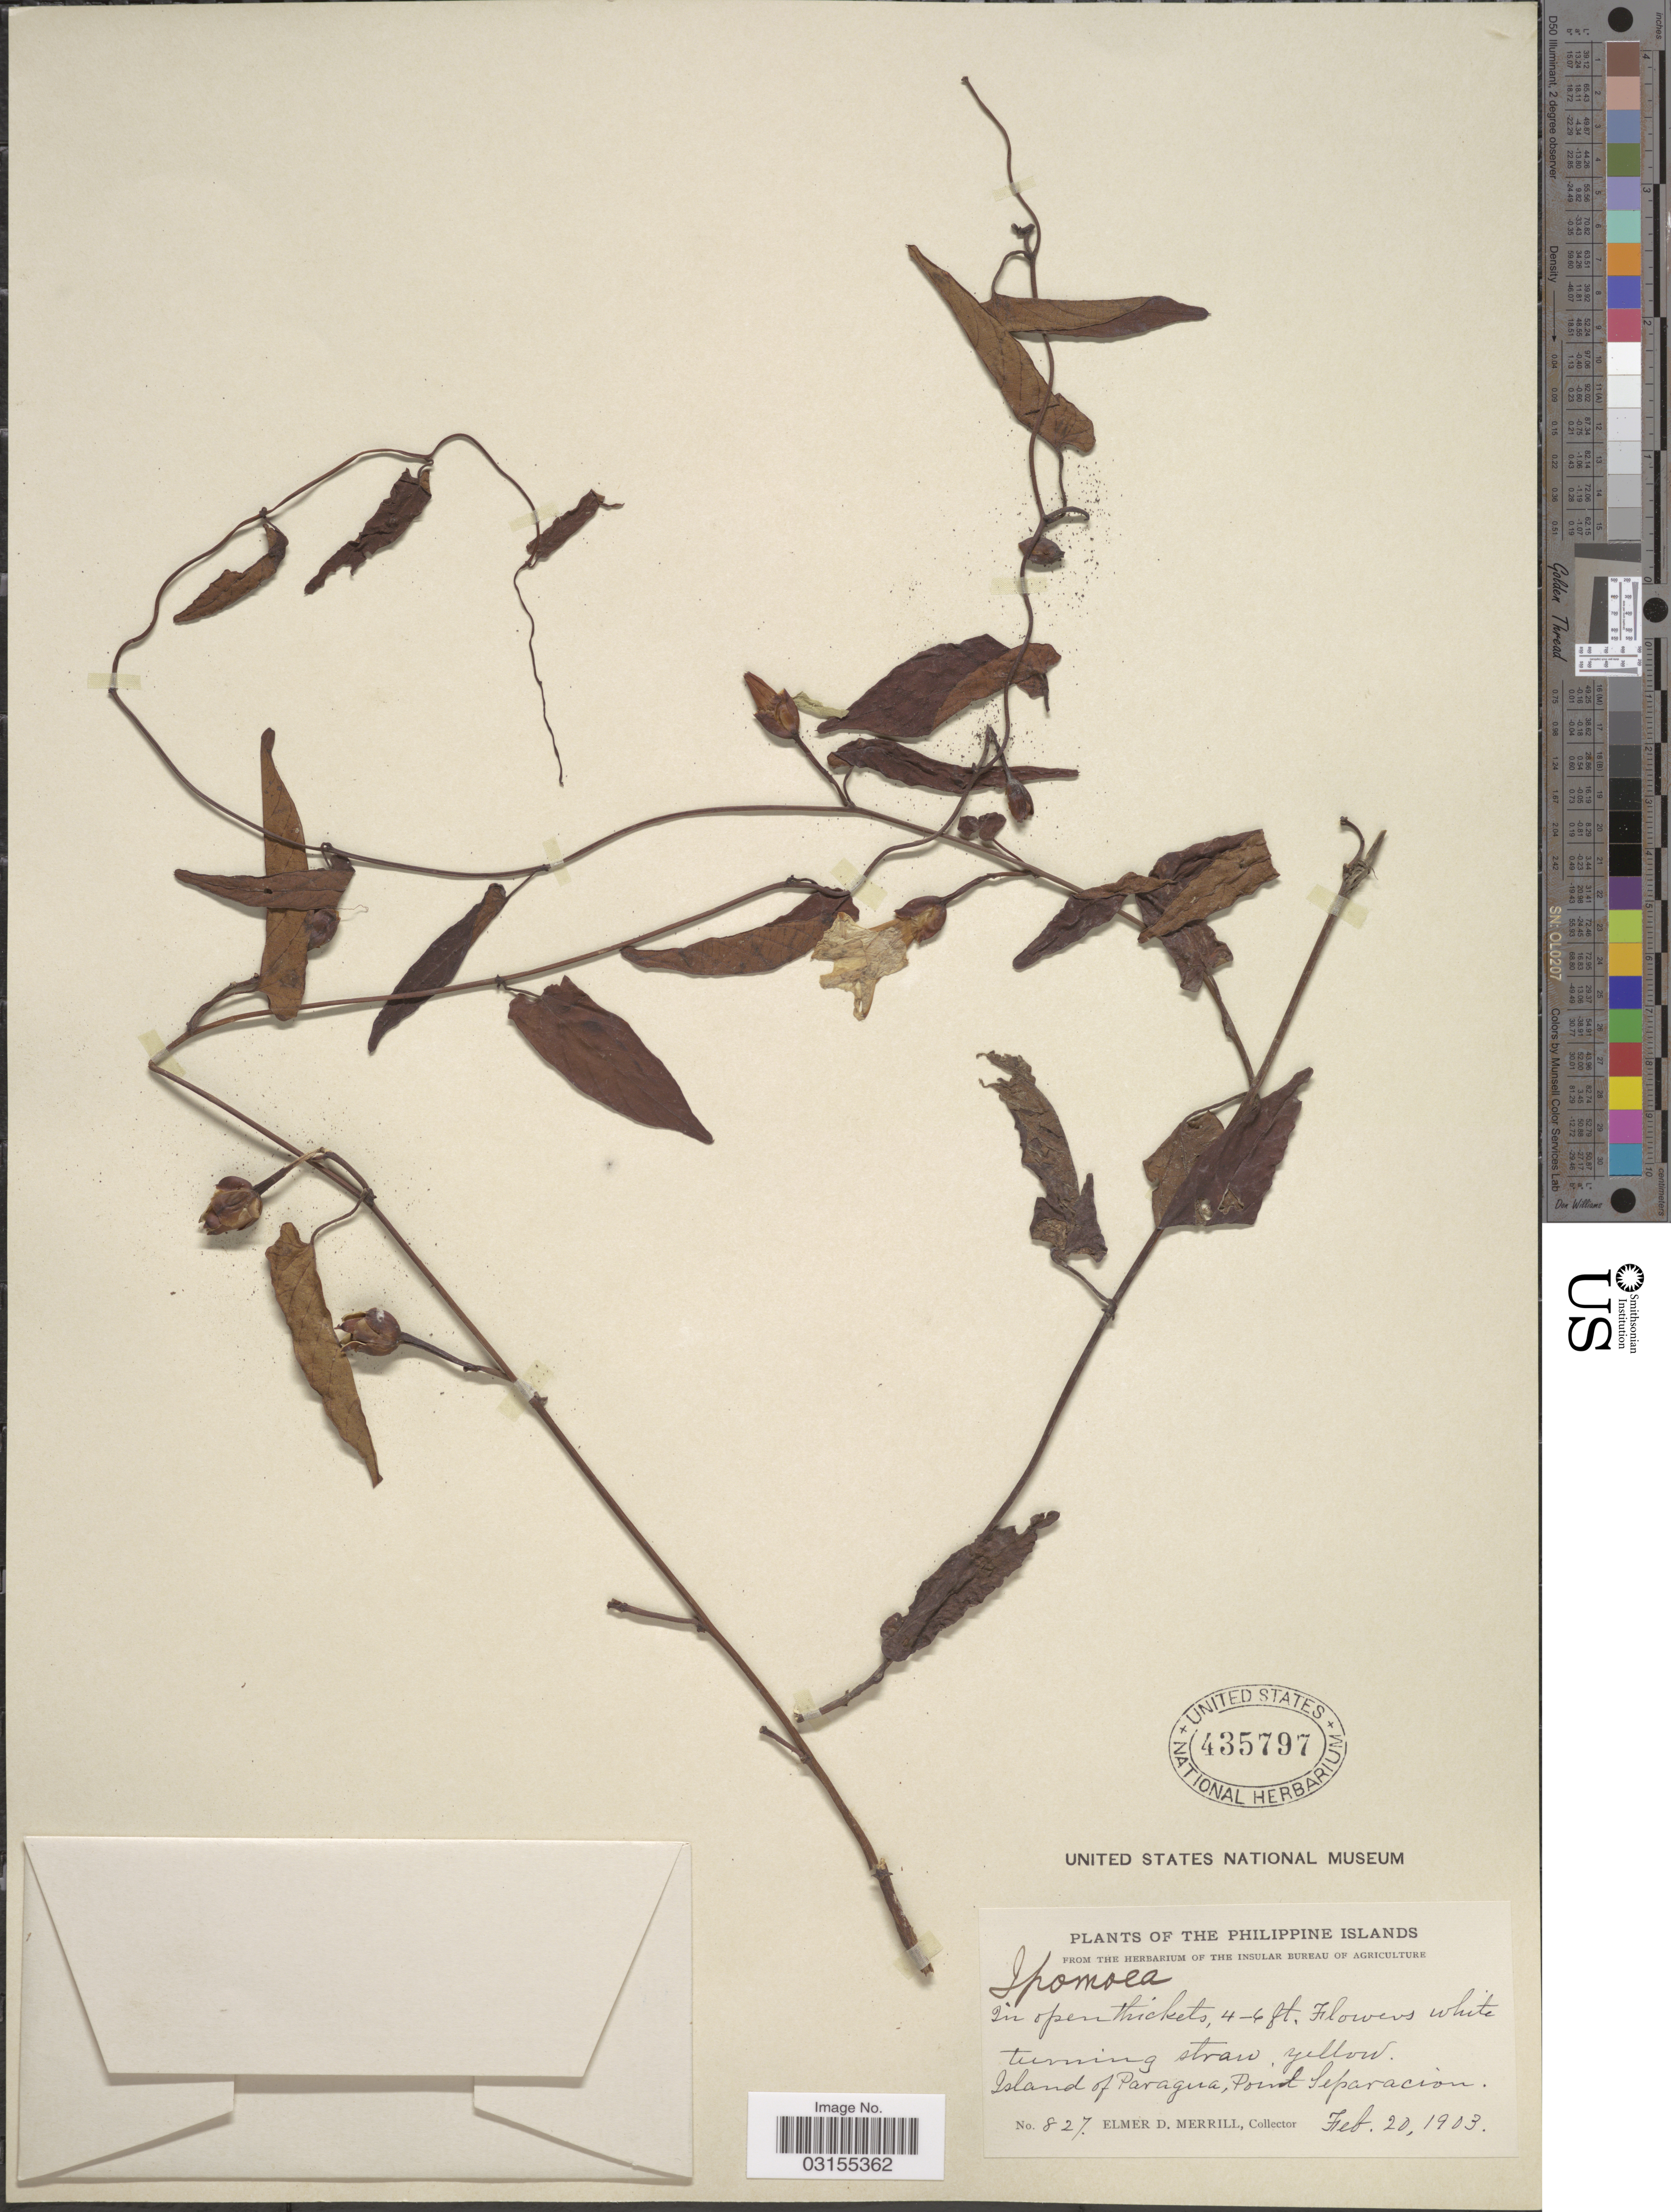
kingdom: Plantae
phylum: Tracheophyta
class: Magnoliopsida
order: Solanales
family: Convolvulaceae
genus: Ipomoea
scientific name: Ipomoea littoralis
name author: Blume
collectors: E. D. Merrill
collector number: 827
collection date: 1903-02-20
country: Philippines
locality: The Philippine Islands. Island of Paragua, Point Separacion.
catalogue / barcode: US 435797